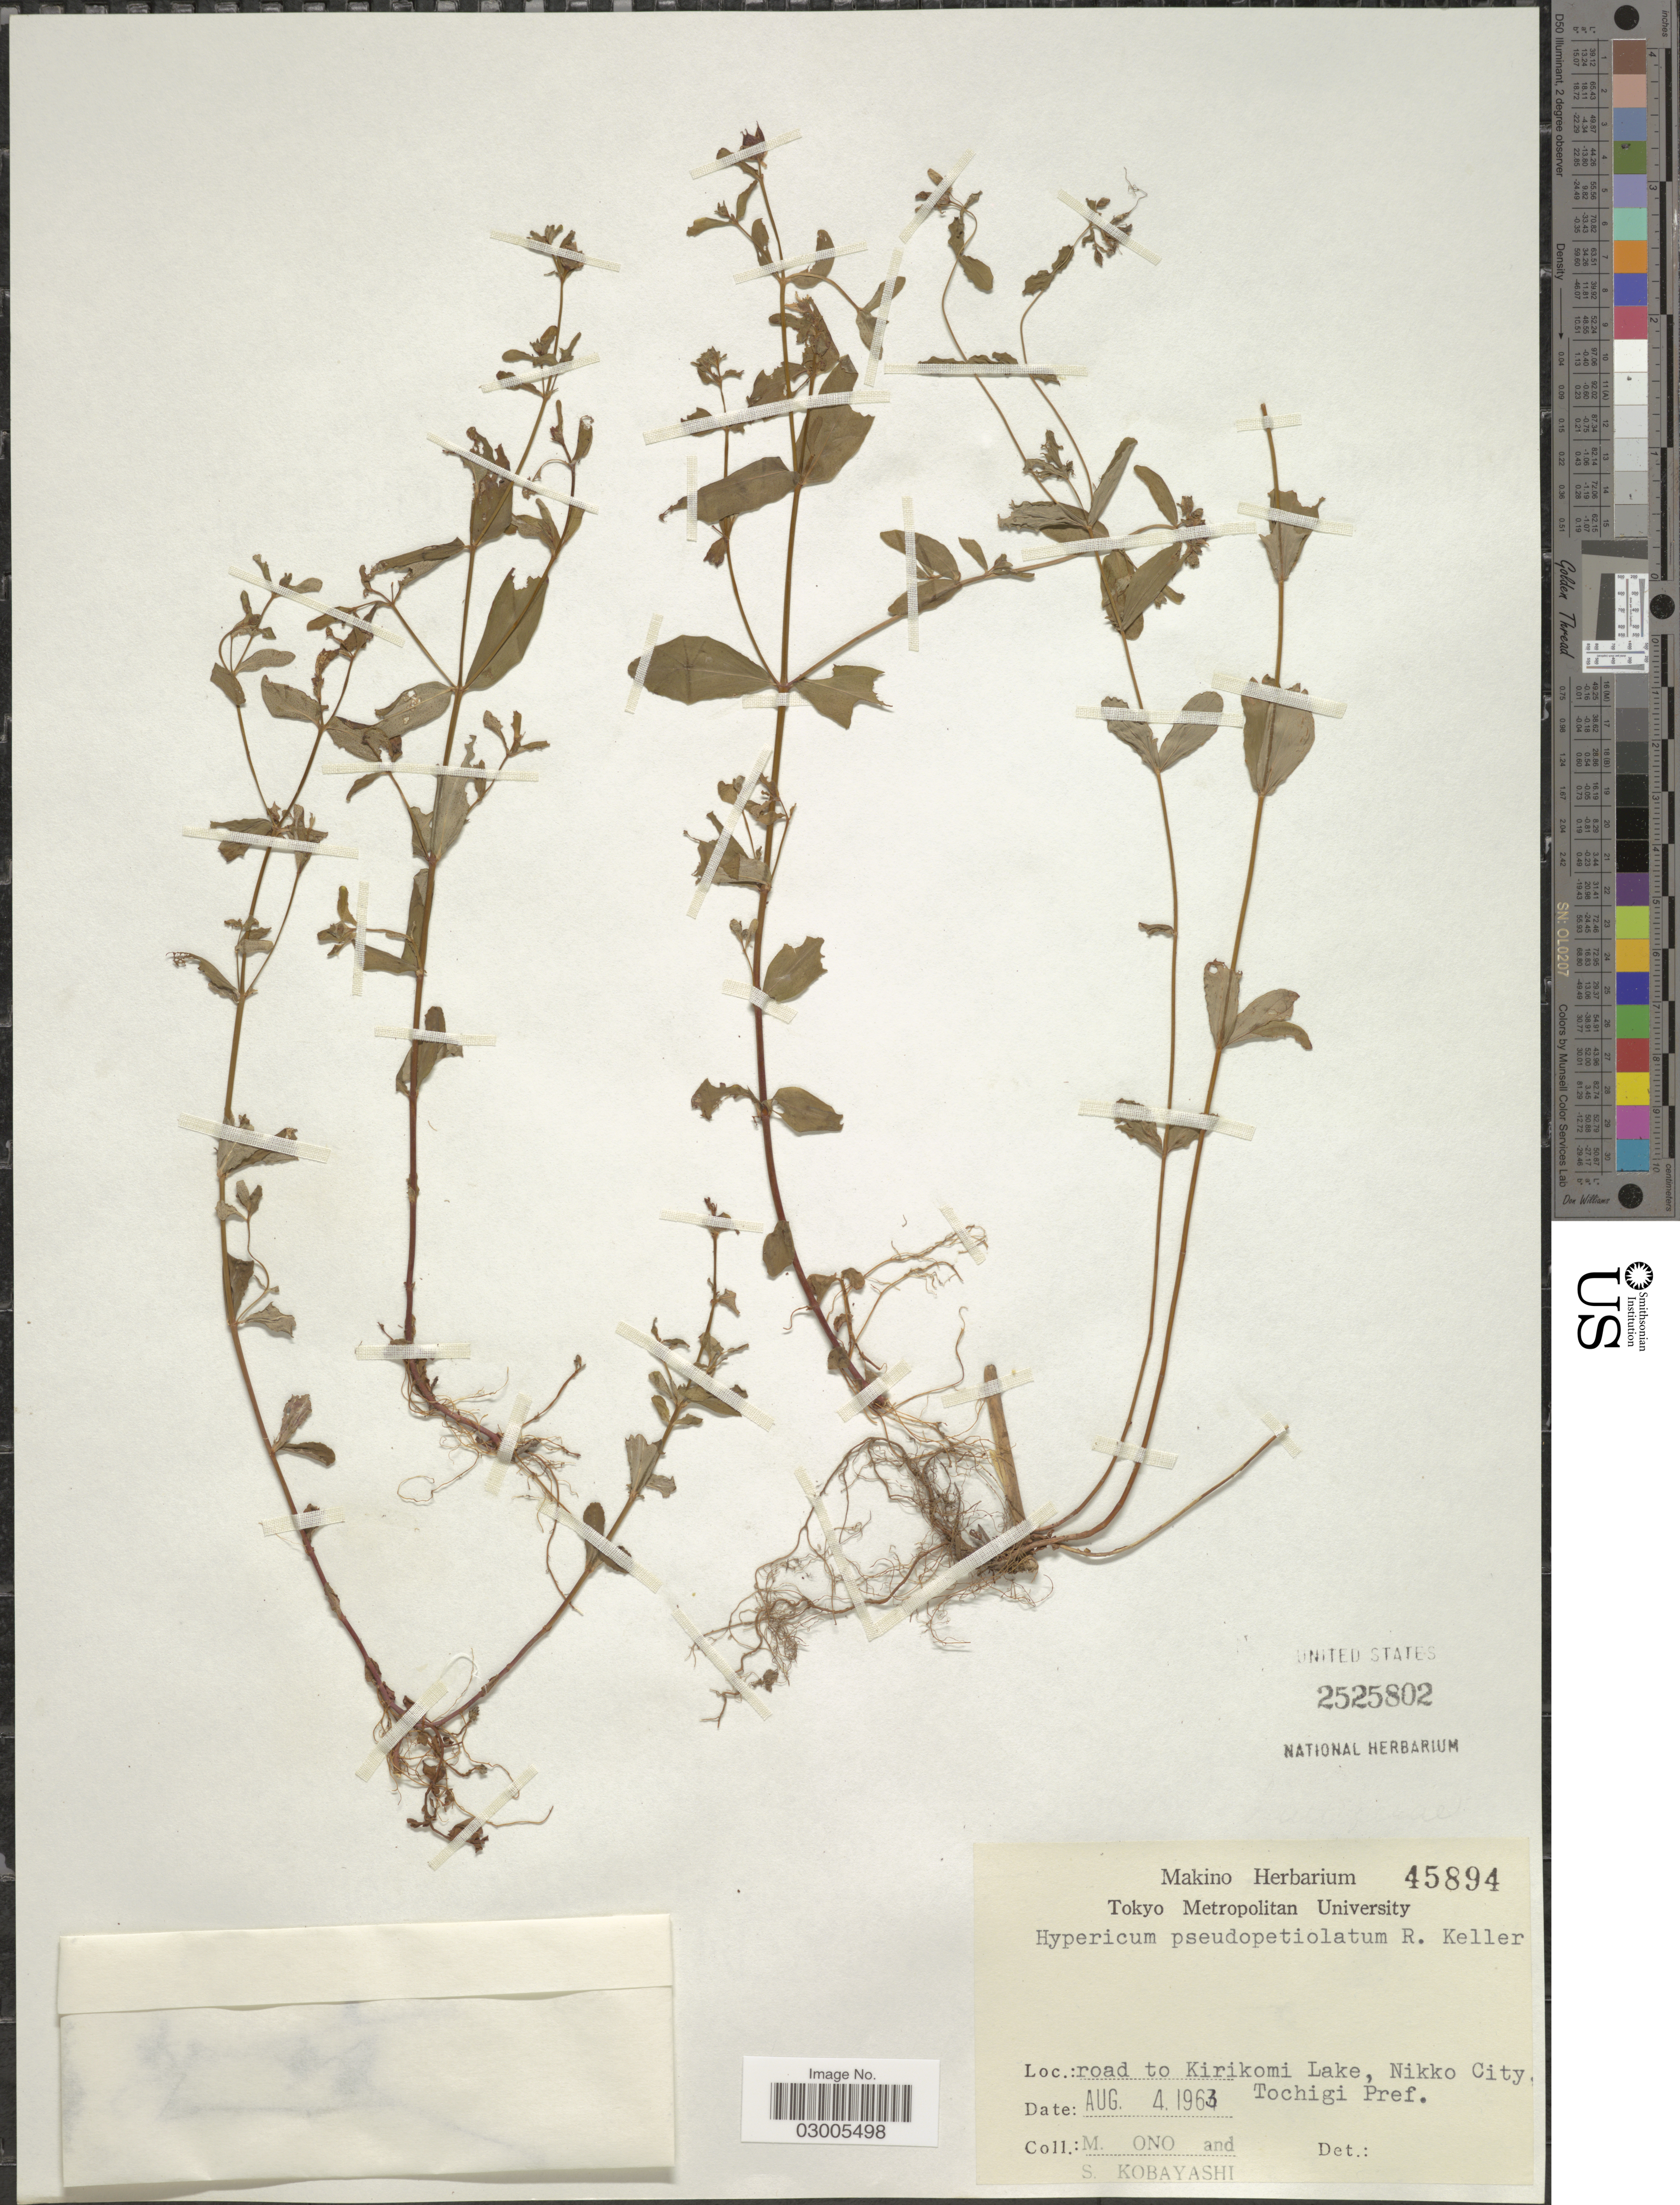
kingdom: Plantae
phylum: Tracheophyta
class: Magnoliopsida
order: Malpighiales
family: Hypericaceae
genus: Hypericum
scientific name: Hypericum pseudopetiolatum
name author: R. Keller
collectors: M. Ono & S. Kobayashi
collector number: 45894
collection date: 1963-08-04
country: Japan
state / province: Totigi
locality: Road to Kirikomi Lake, Nikko City. Tochigi Pref.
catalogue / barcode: US 2525802